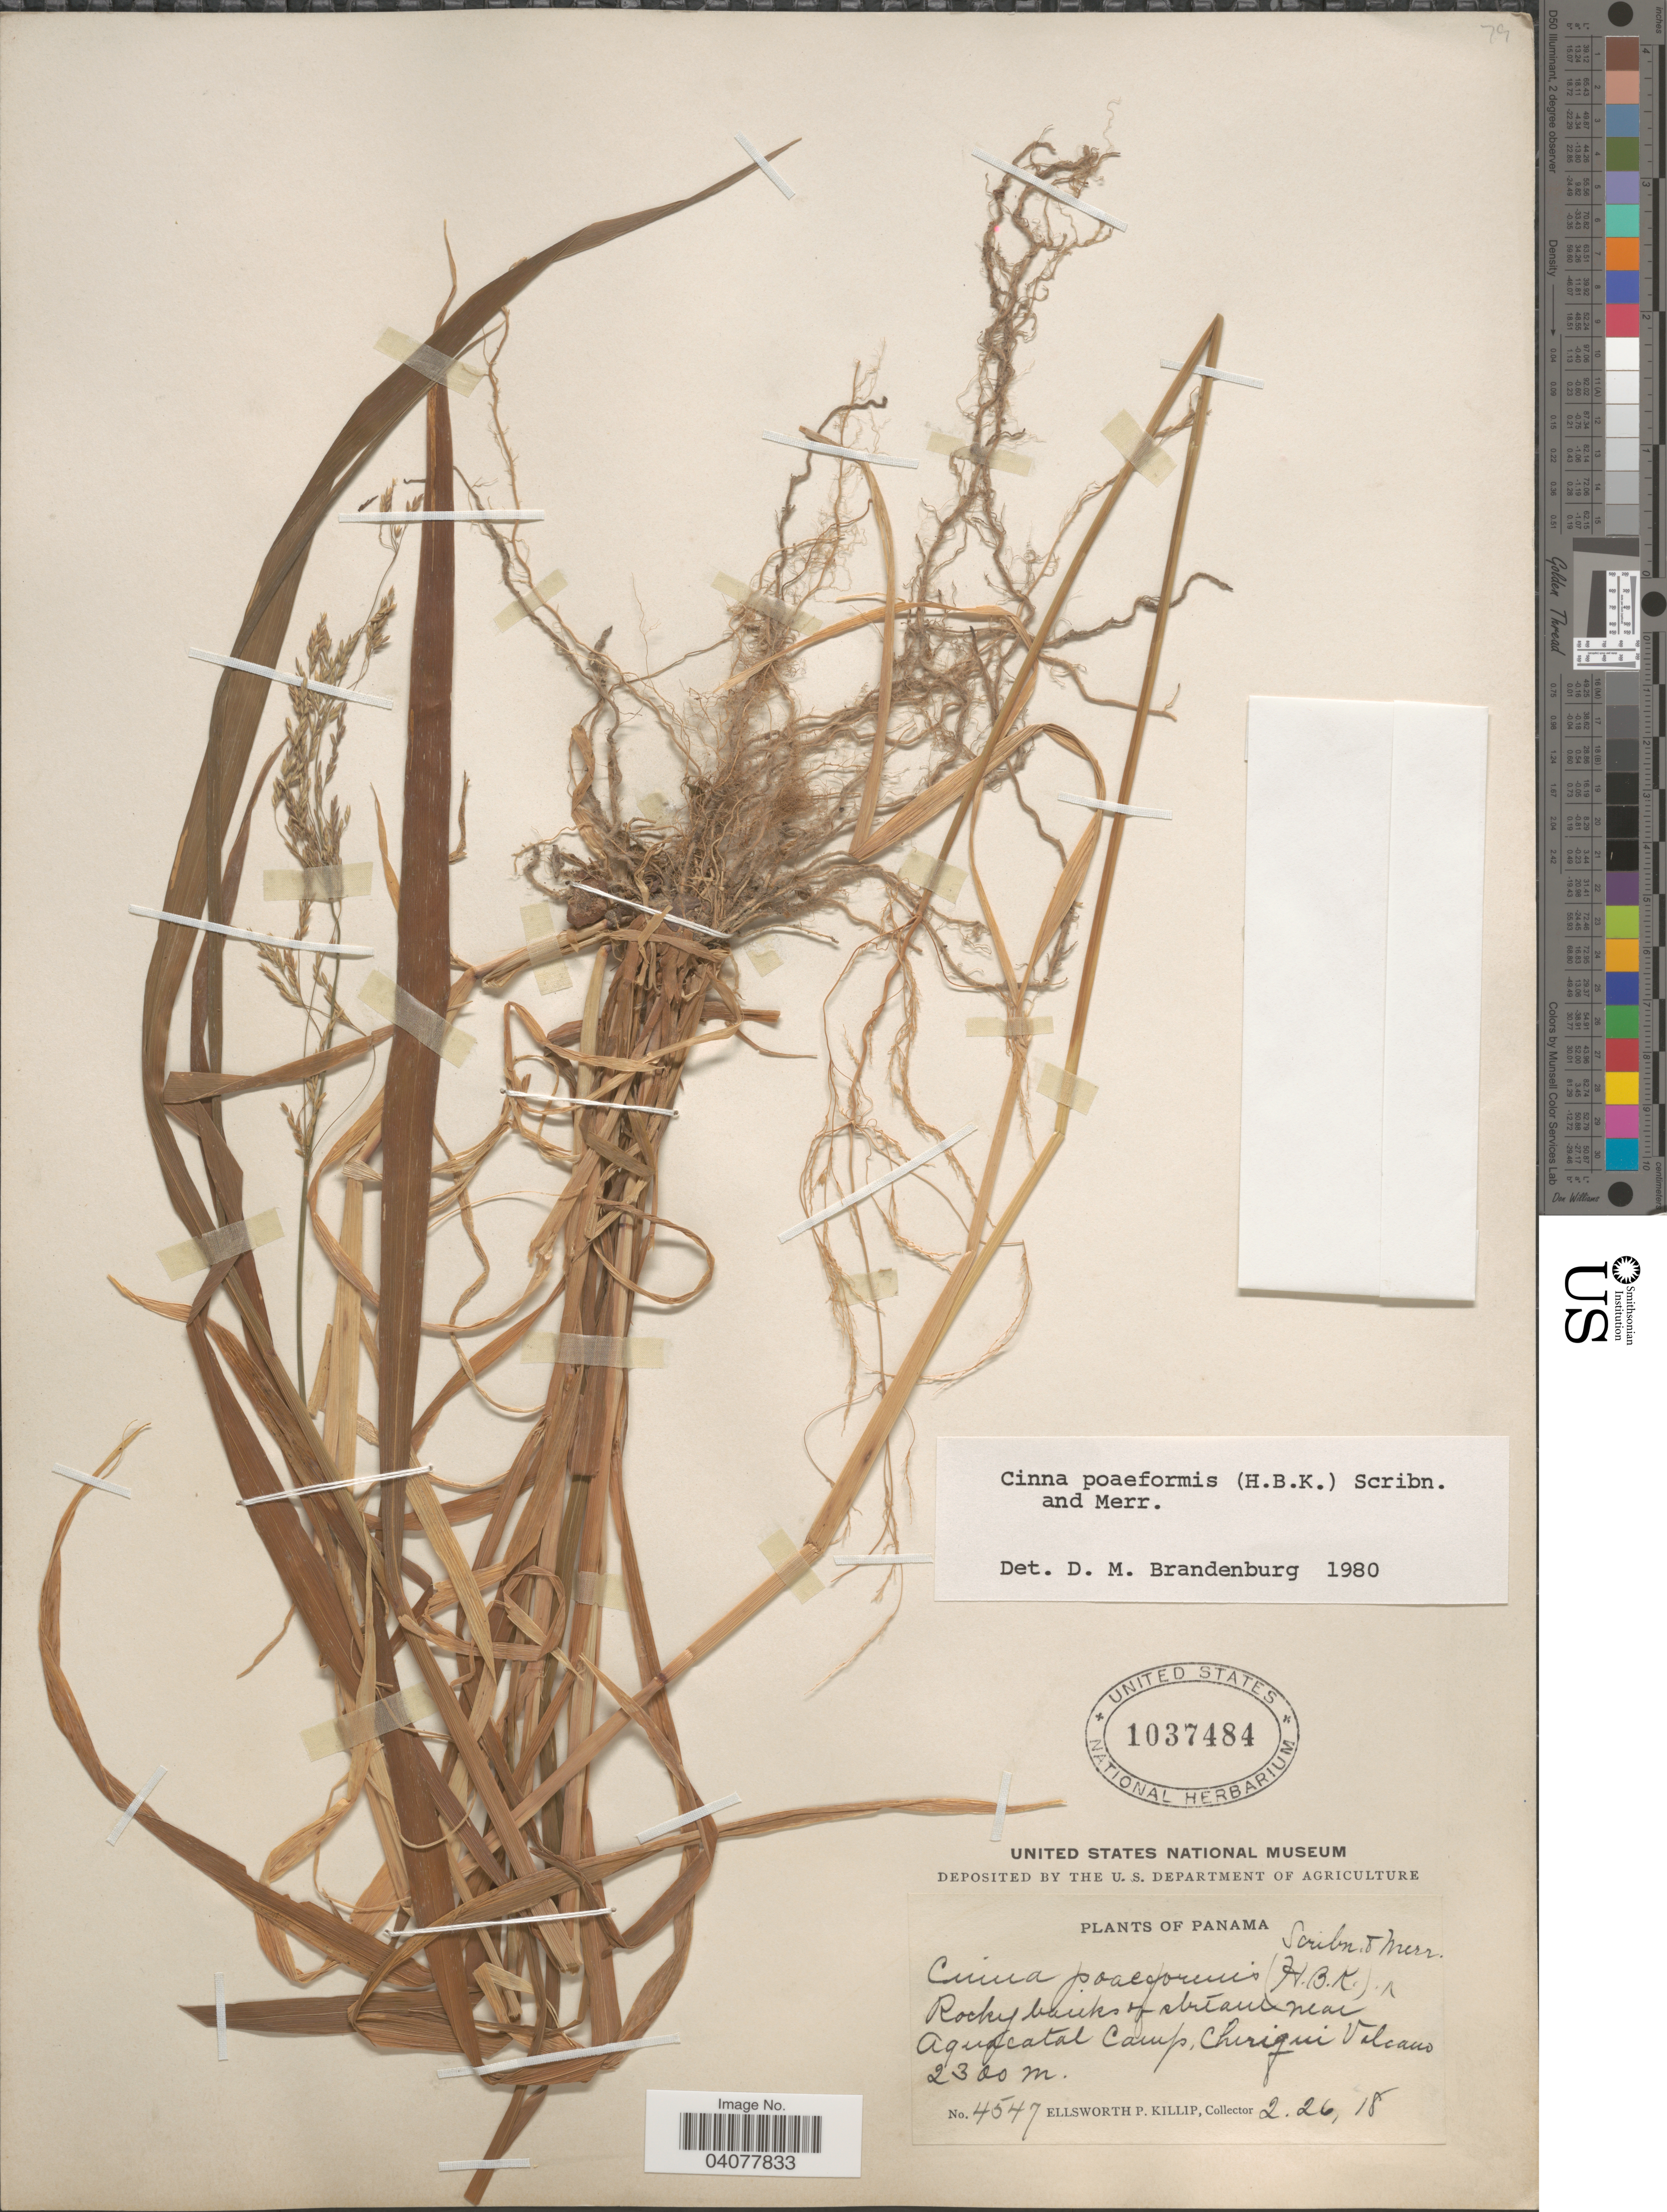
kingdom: Plantae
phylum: Tracheophyta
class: Liliopsida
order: Poales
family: Poaceae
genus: Cinna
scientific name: Cinna poiformis (Kunth) Scribn. & Merr.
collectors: E. P. Killip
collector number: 4547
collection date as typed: Transcribed d/m/y: 26/2/18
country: Panama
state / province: Chiriqui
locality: Rocky banks of stream near Aquacatal Camp, Chiriqui Volcano.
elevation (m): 2300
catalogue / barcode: US 1037484